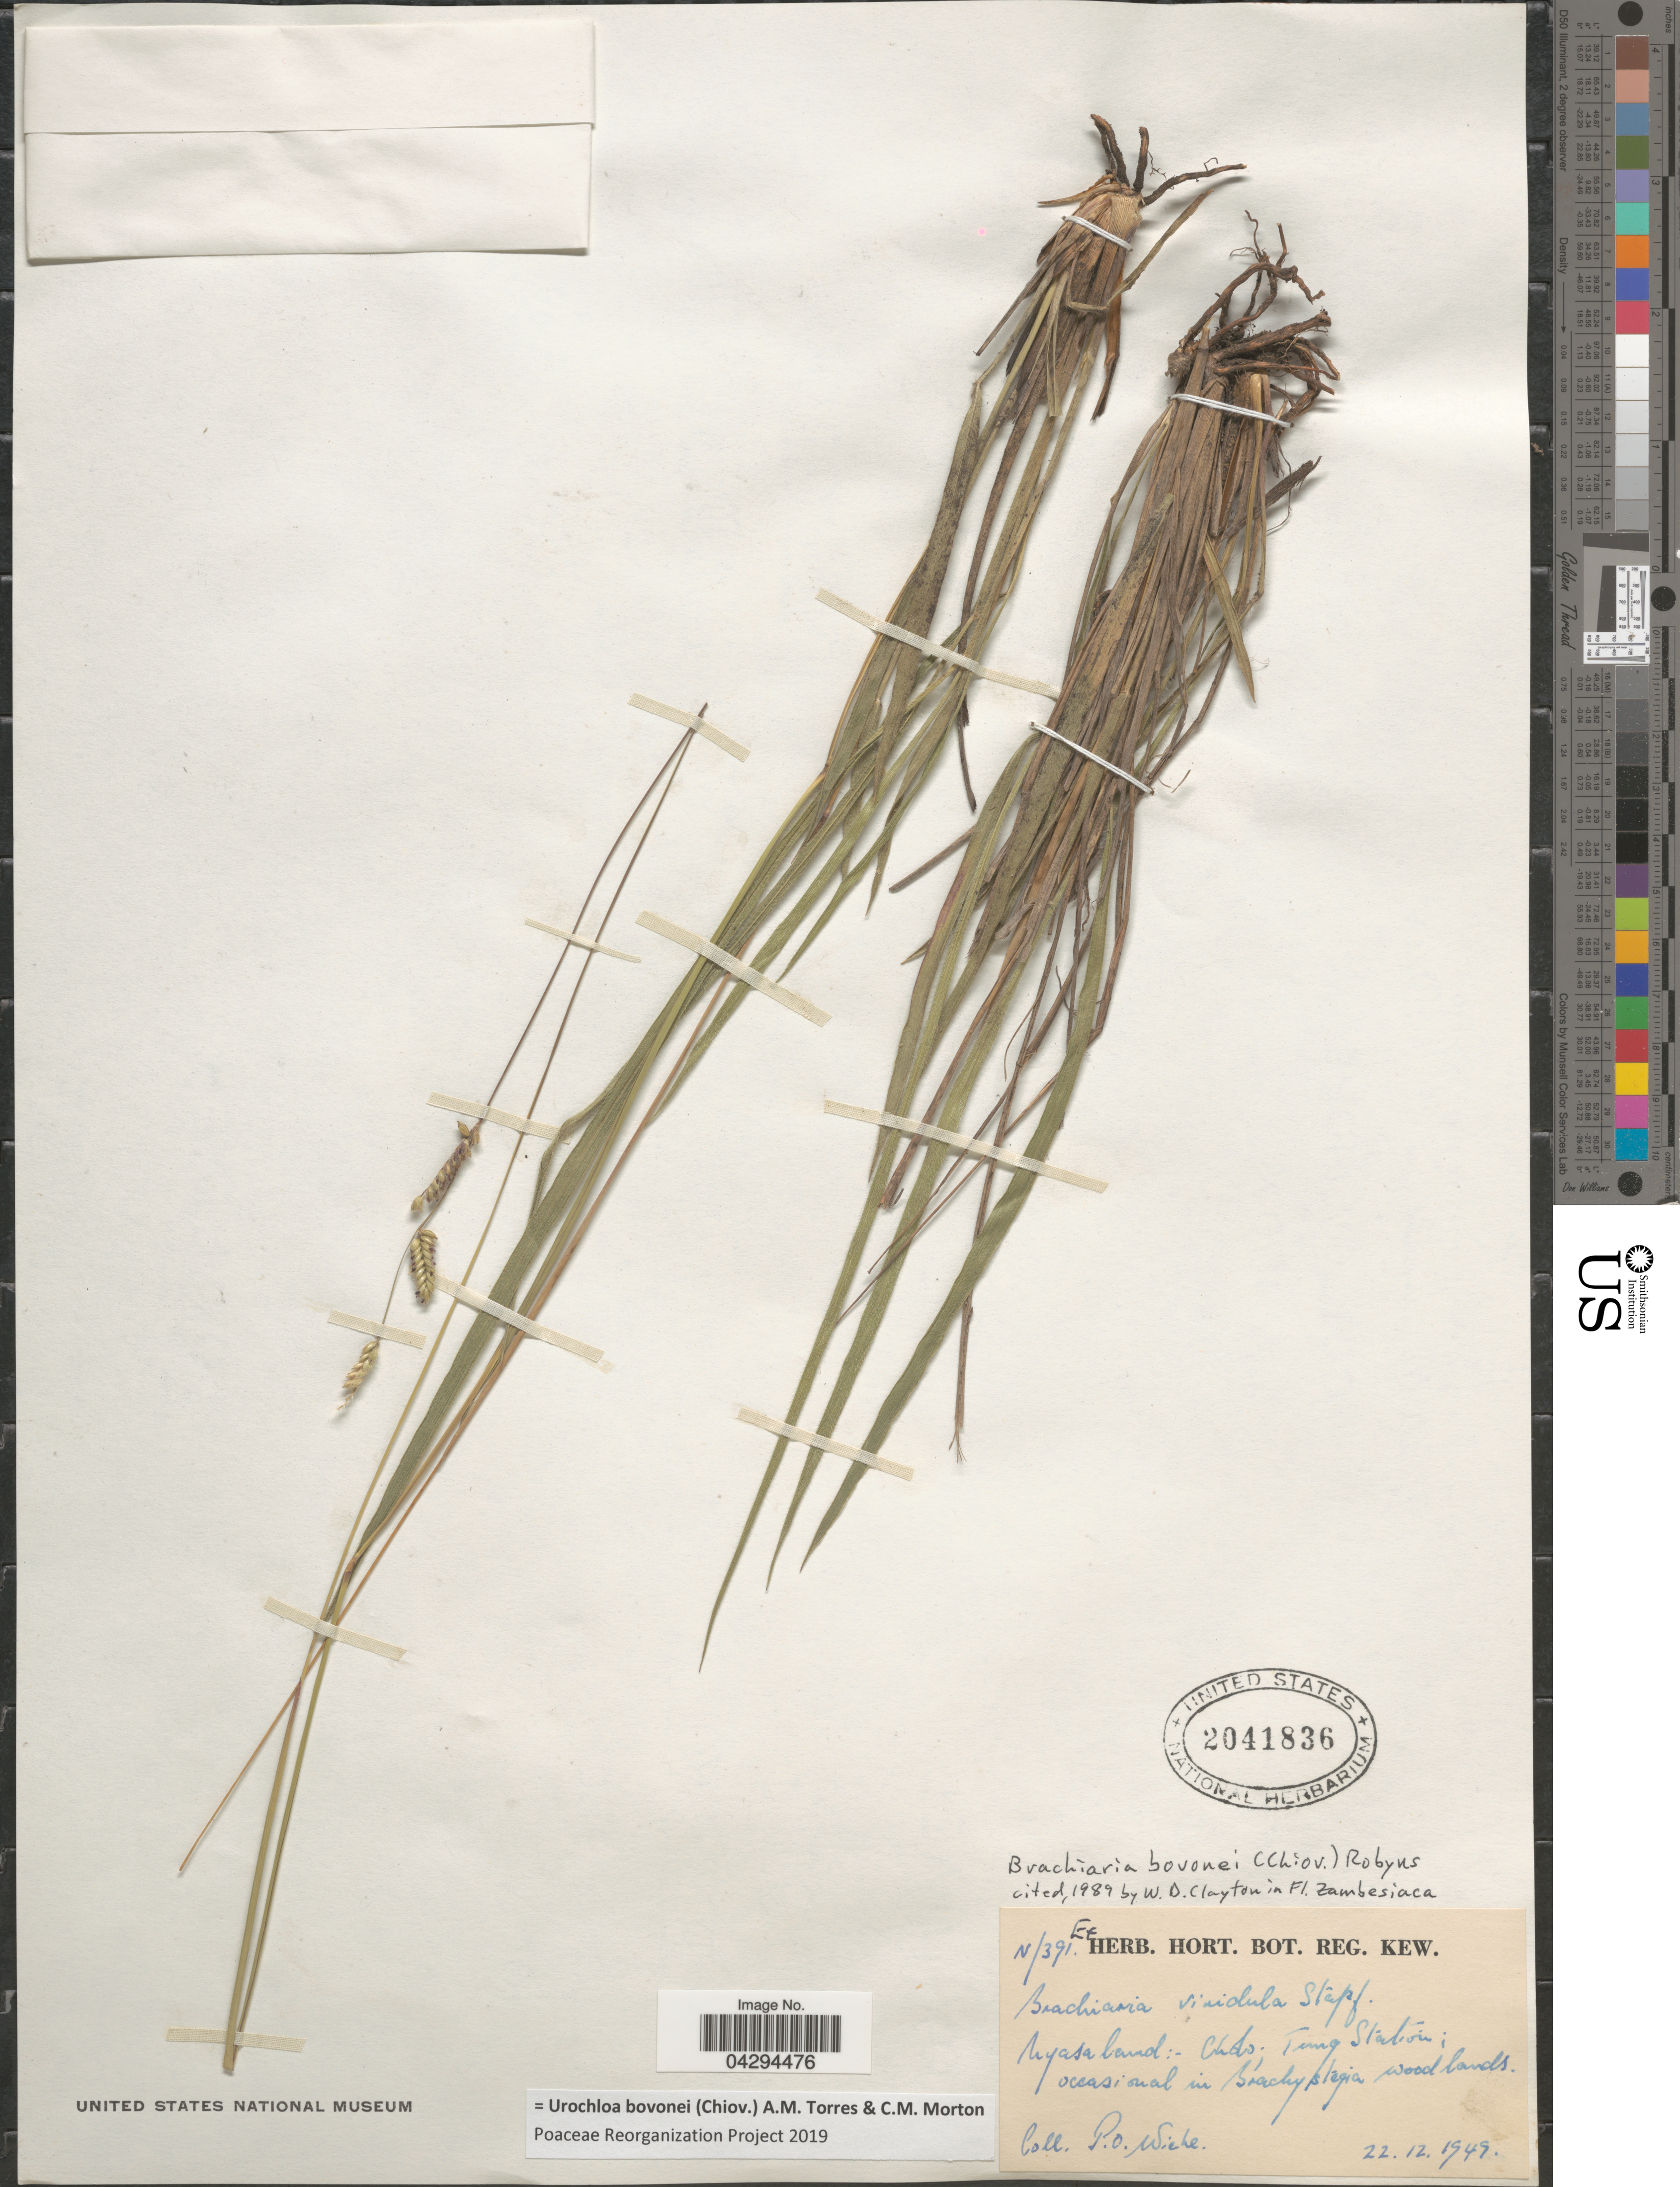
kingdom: Plantae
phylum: Tracheophyta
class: Liliopsida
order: Poales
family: Poaceae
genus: Urochloa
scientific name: Urochloa bovonei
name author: (Chiov.) A.M. Torres & C.M. Morton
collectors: P. Wiehe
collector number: N/391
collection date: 1949-12-22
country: Malawi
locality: Nyasaland: Cholo; Tung Station.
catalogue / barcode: US 2041836